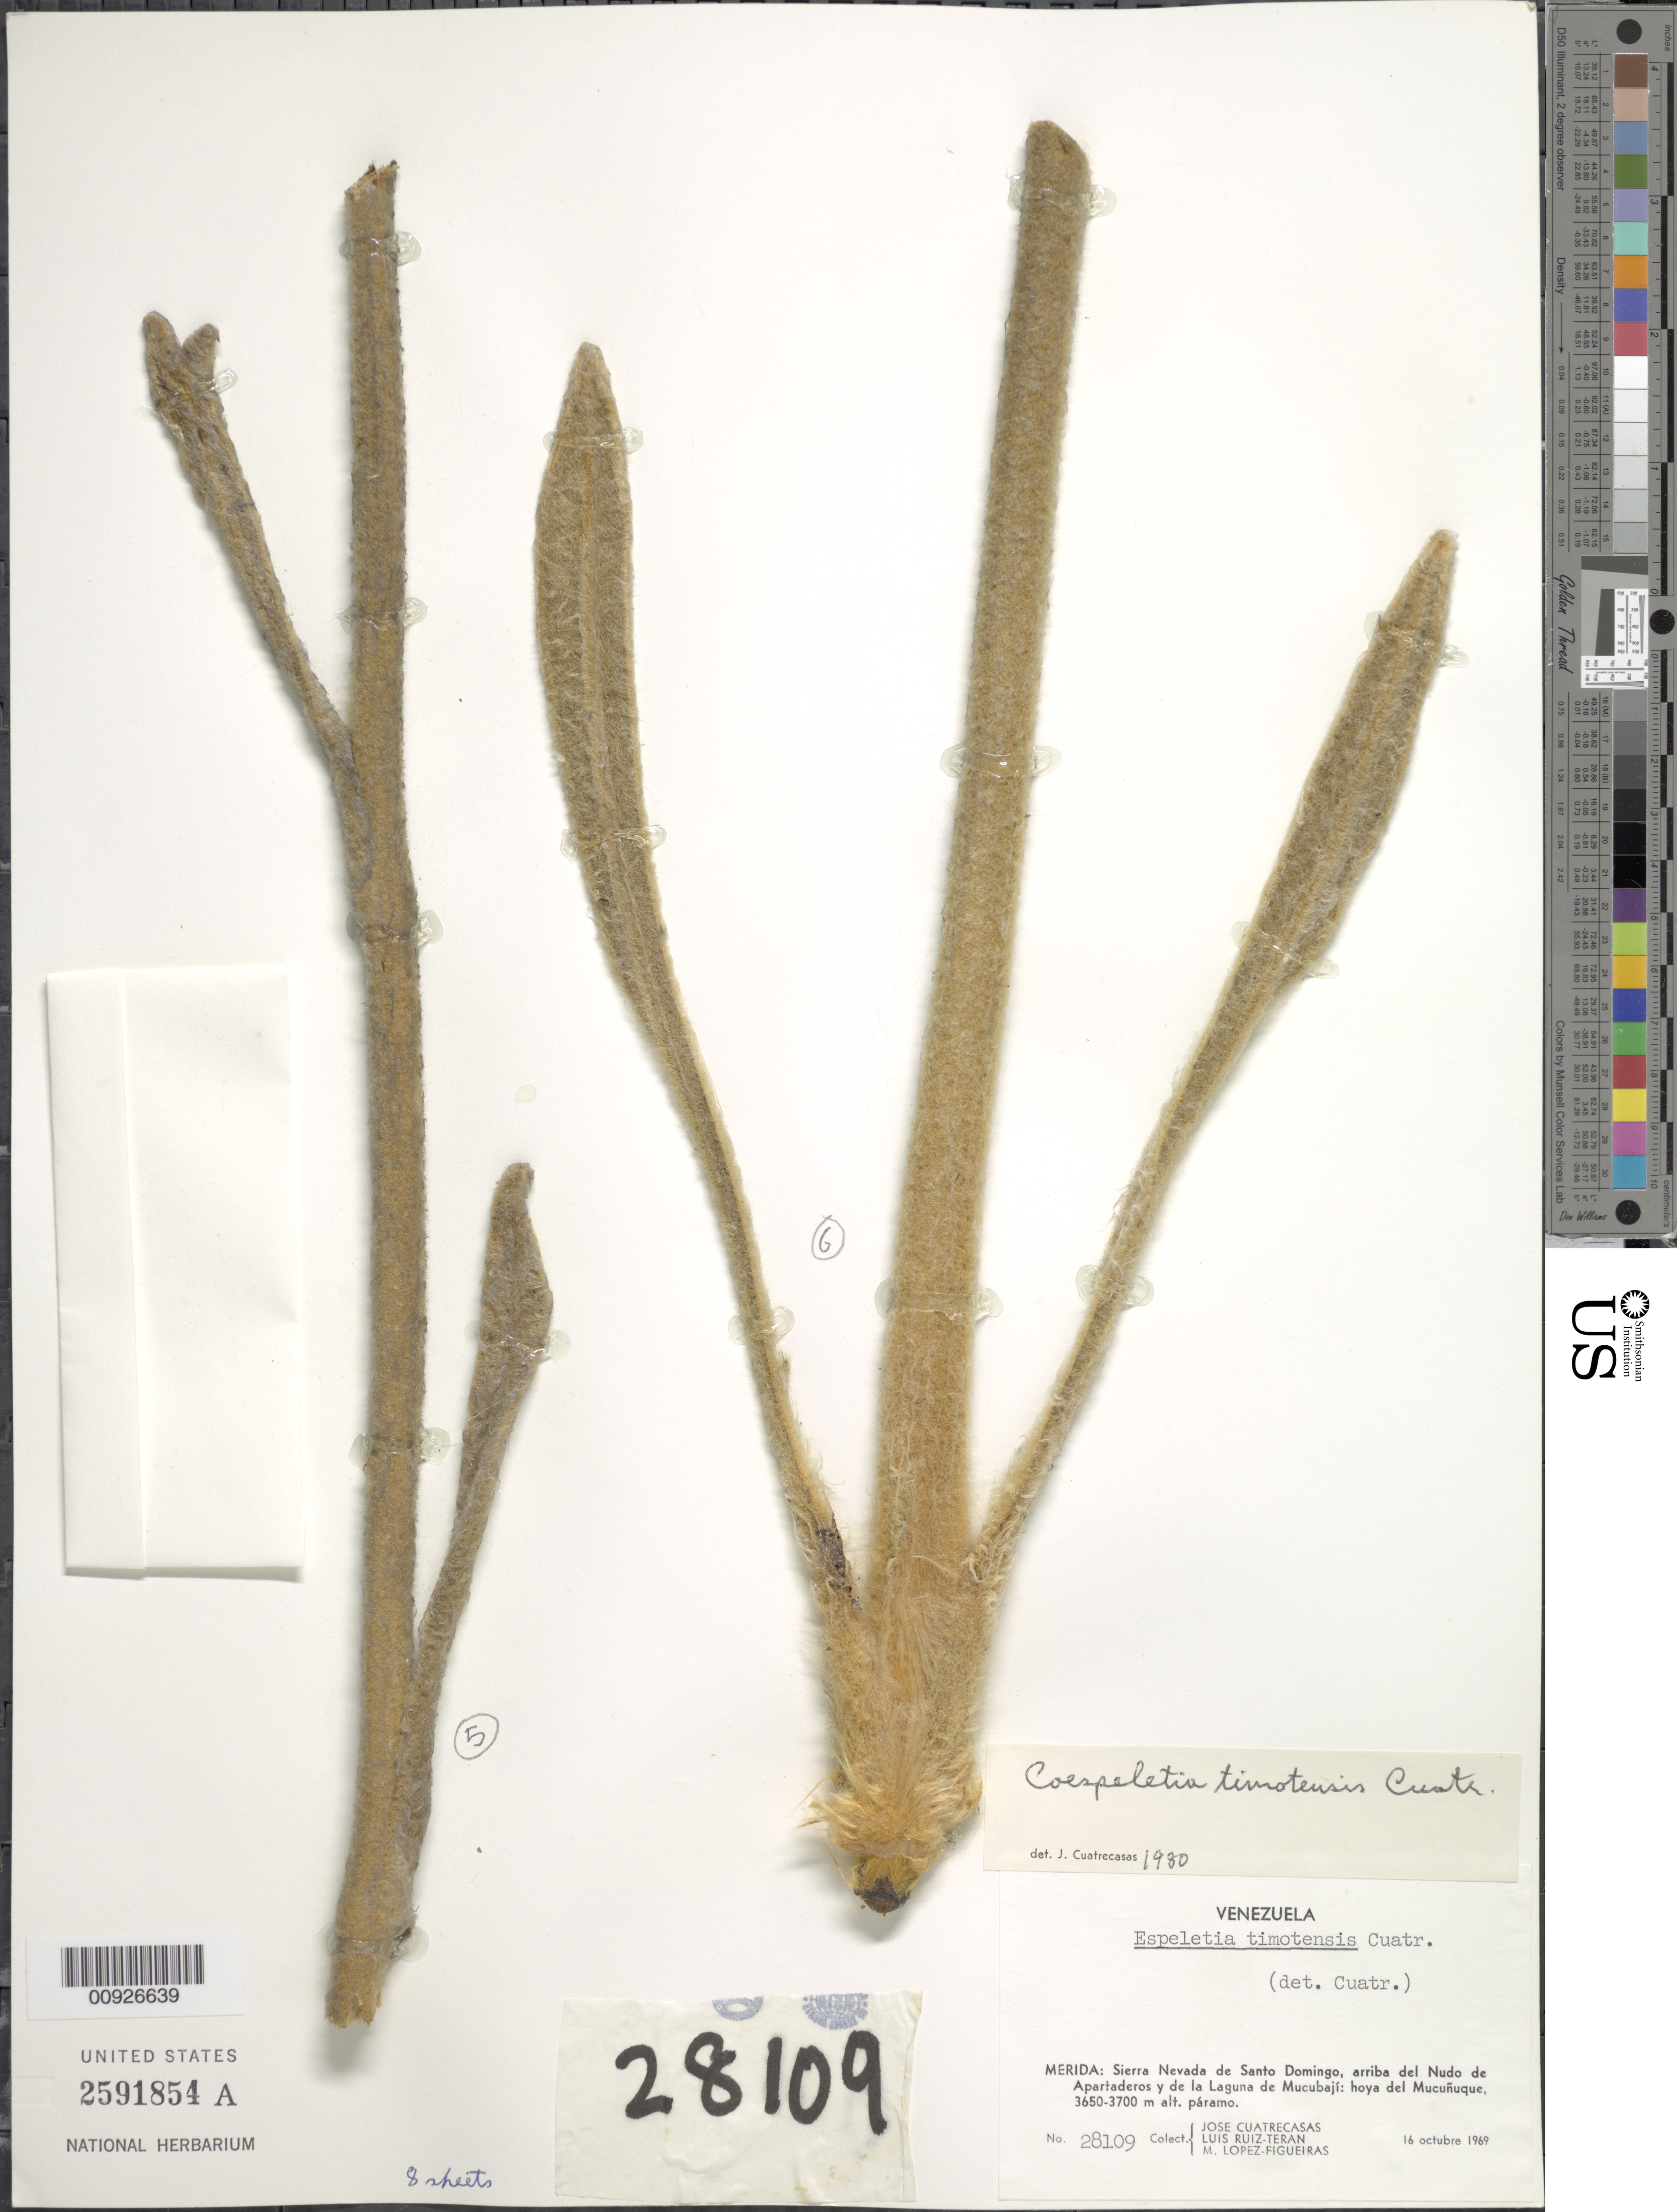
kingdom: Plantae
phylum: Tracheophyta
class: Magnoliopsida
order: Asterales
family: Asteraceae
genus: Coespeletia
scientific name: Coespeletia timotensis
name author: (Cuatrec.) Cuatrec.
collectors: J. Cuatrecasas, L. E. Ruíz-Terán & M. López Figueiras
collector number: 28109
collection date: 1969-10-16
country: Venezuela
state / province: Mérida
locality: Sierra Nevada de Santo Domingo, arriba del Nudo de Apartaderos y de la Laguna de Mucubají: hoya del Mucuñuque.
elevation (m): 3650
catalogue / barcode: US 2591854A